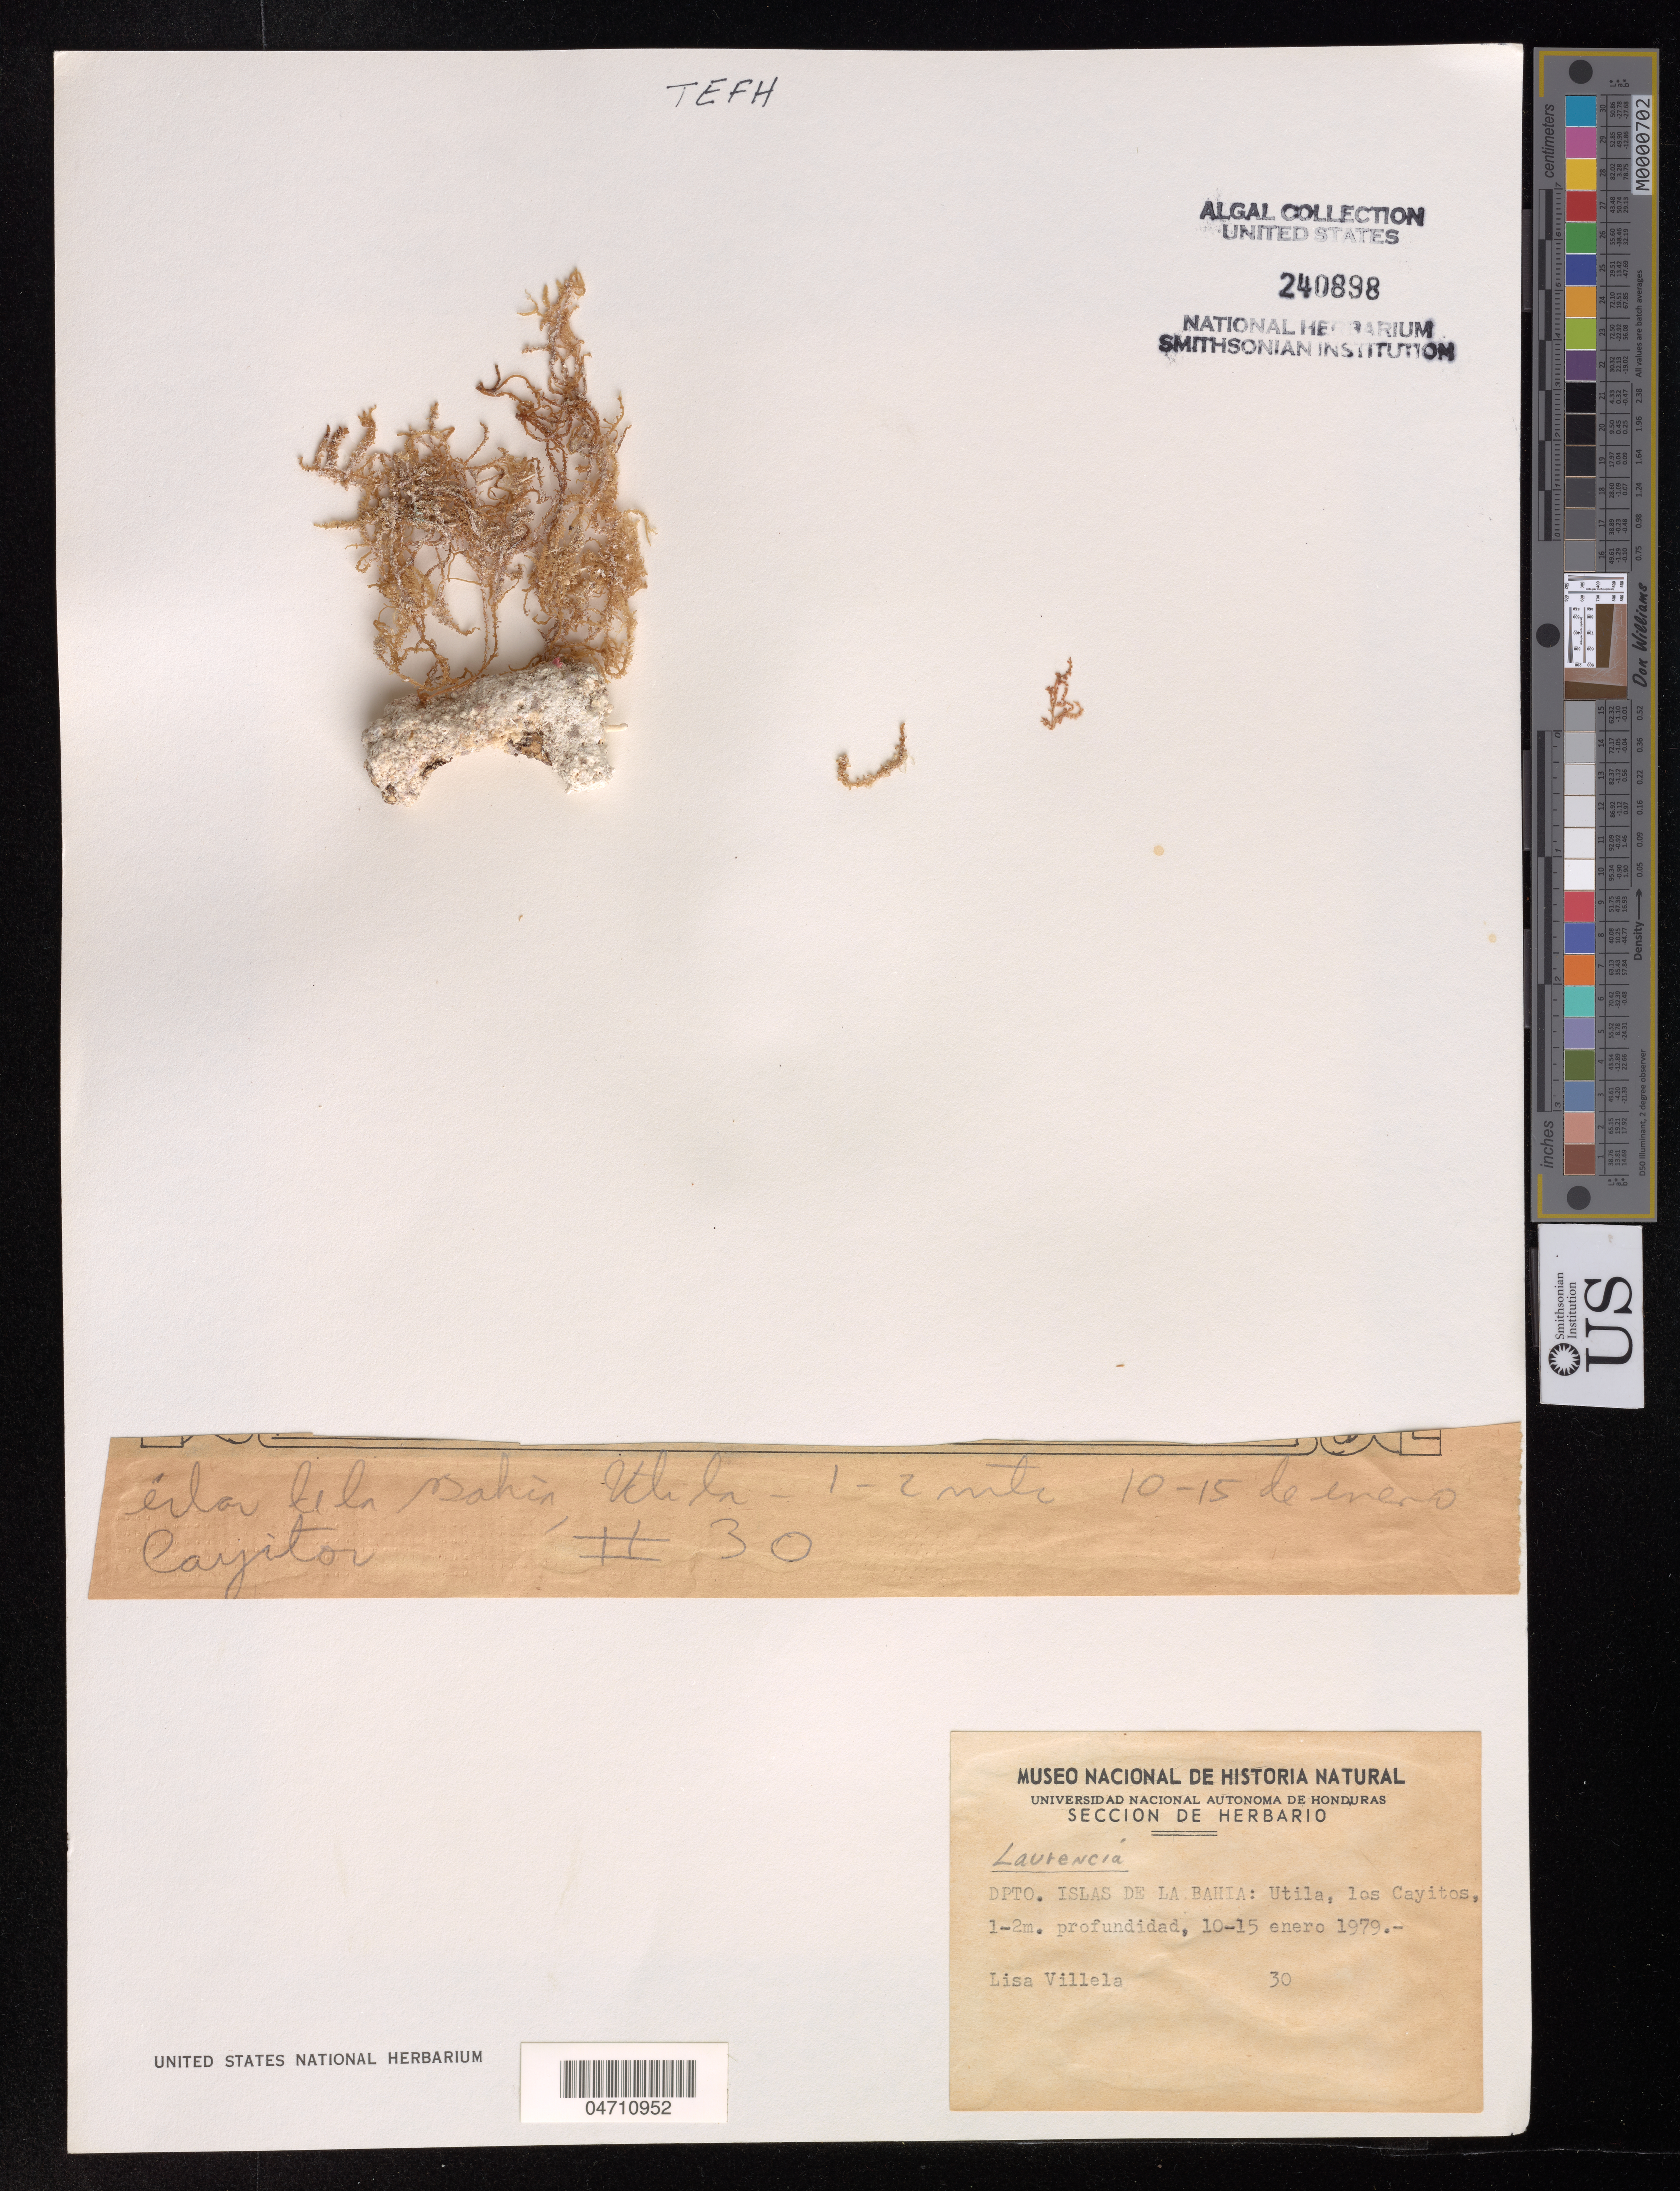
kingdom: Plantae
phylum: Rhodophyta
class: Florideophyceae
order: Ceramiales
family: Rhodomelaceae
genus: Laurencia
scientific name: Laurencia sp.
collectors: L. Villela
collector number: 30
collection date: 1979-01-10/1979-01-15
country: Honduras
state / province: Islas de la Bahía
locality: Utila, Cayito.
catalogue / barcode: US 240898